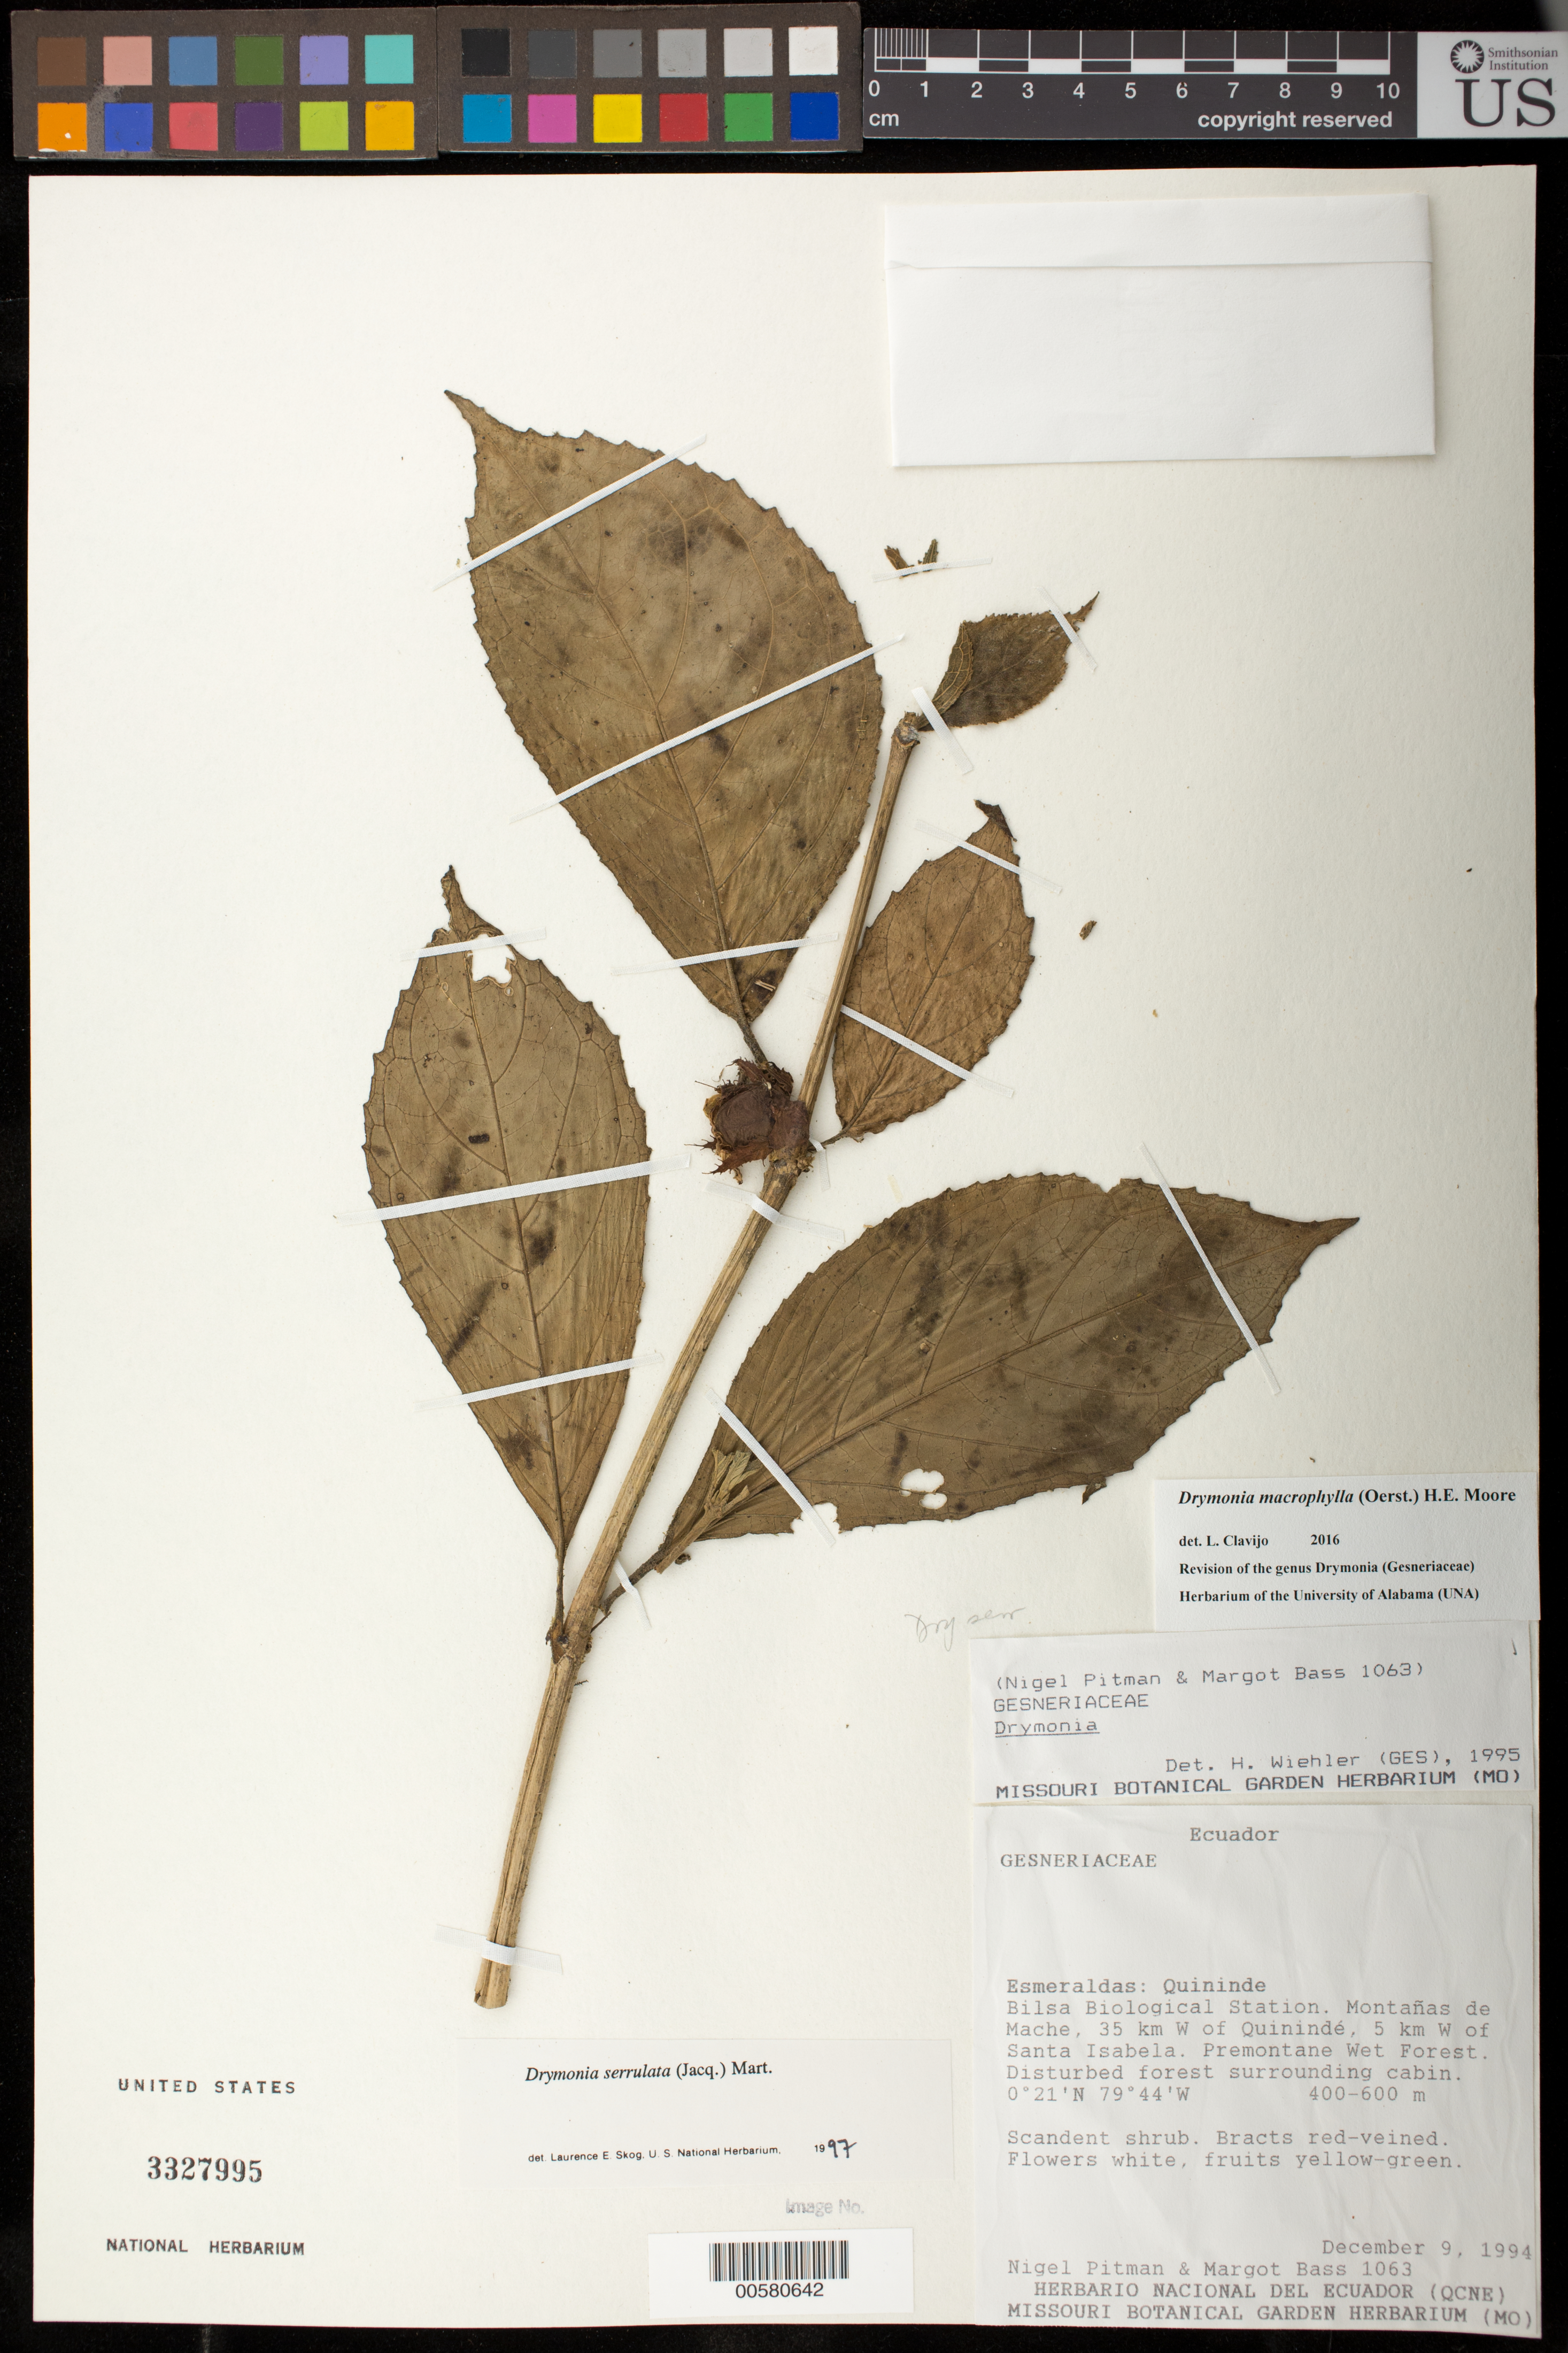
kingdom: Plantae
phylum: Tracheophyta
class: Magnoliopsida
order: Lamiales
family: Gesneriaceae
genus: Drymonia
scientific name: Drymonia macrophylla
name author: (Oerst.) H.E. Moore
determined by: Clavijo, L.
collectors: N. Pitman & M. Bass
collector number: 1063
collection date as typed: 09 Dec 1994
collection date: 1994-12-09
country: Ecuador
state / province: Esmeraldas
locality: Quininde, Bilsa Biological Reserve, Montañas de Mache, 35 km W of Quinindé, 5 km W of Santa Isabela; forest surrounding cabin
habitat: Premontane wet forest; disturbed forest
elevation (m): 400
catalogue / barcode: US 3327995